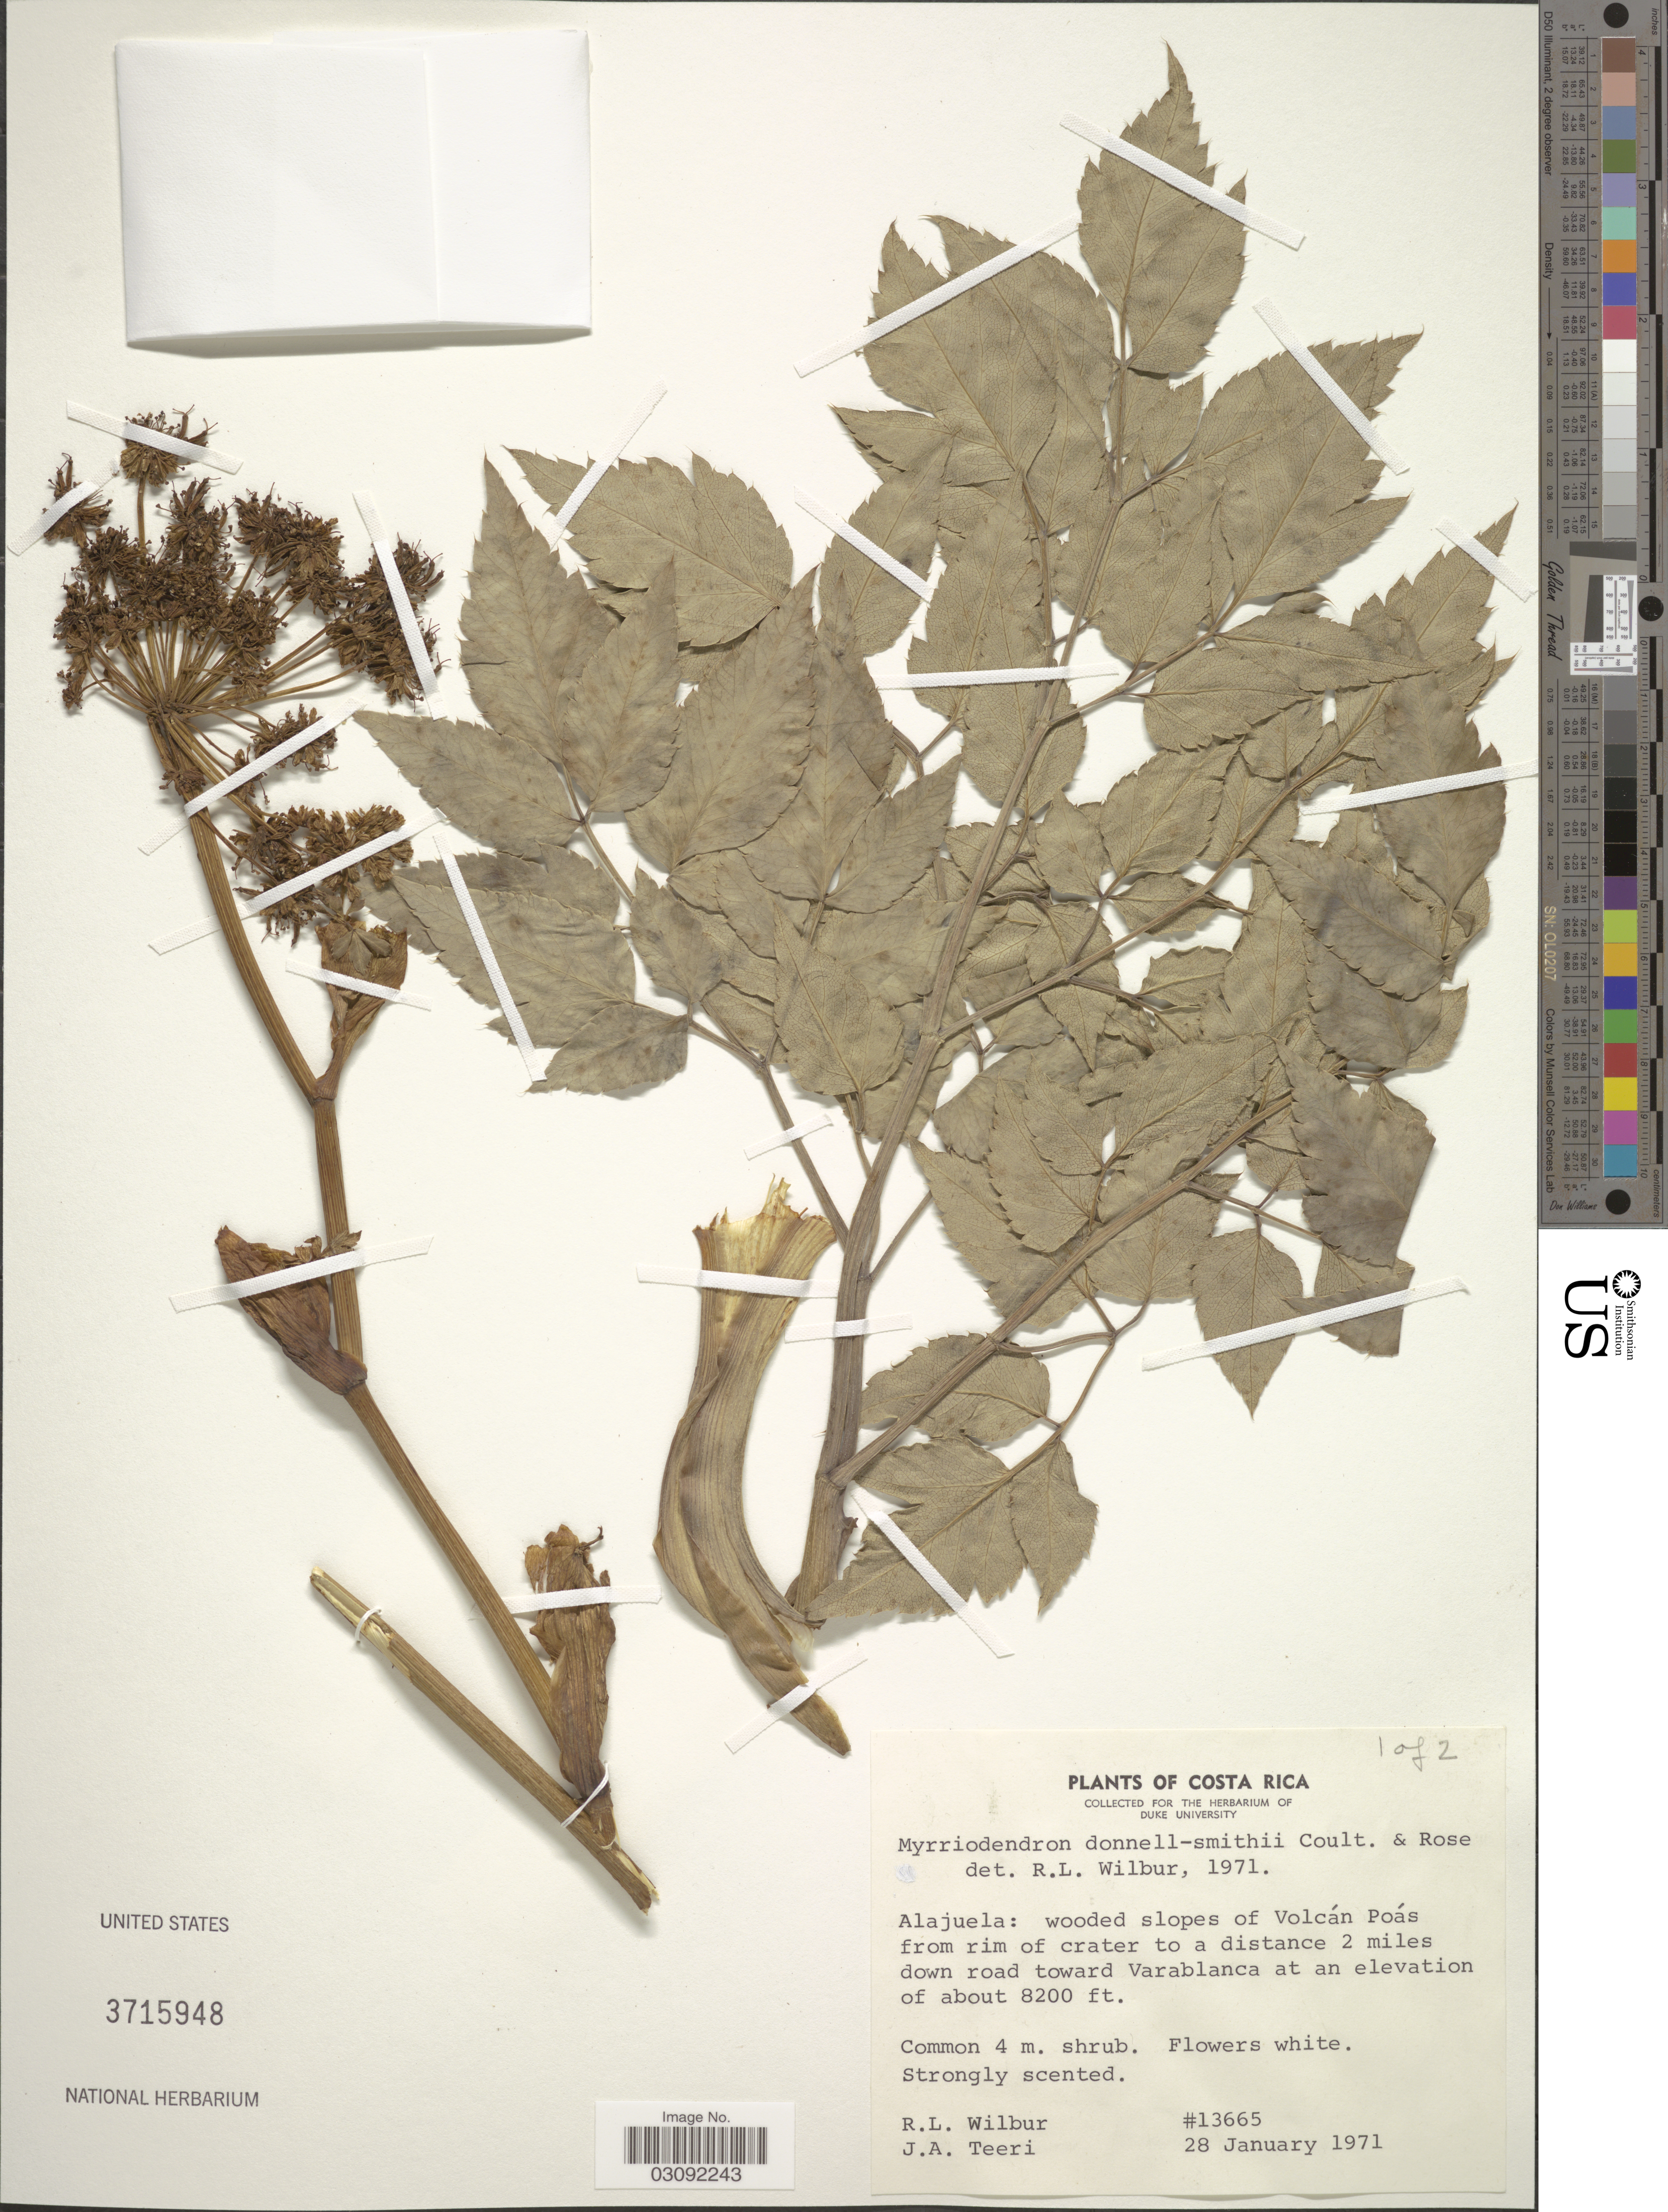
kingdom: Plantae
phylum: Tracheophyta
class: Magnoliopsida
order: Apiales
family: Apiaceae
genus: Myrrhidendron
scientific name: Myrrhidendron donnellsmithii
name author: J.M. Coult. & Rose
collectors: R. L. Wilbur & J. Teeri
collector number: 13665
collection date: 1971-01-28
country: Costa Rica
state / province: Alajuela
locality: Wooded slopes of Volcán Poás from rim of crater to a distance 2 miles down road toward Varablanca.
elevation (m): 2499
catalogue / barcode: US 3715948